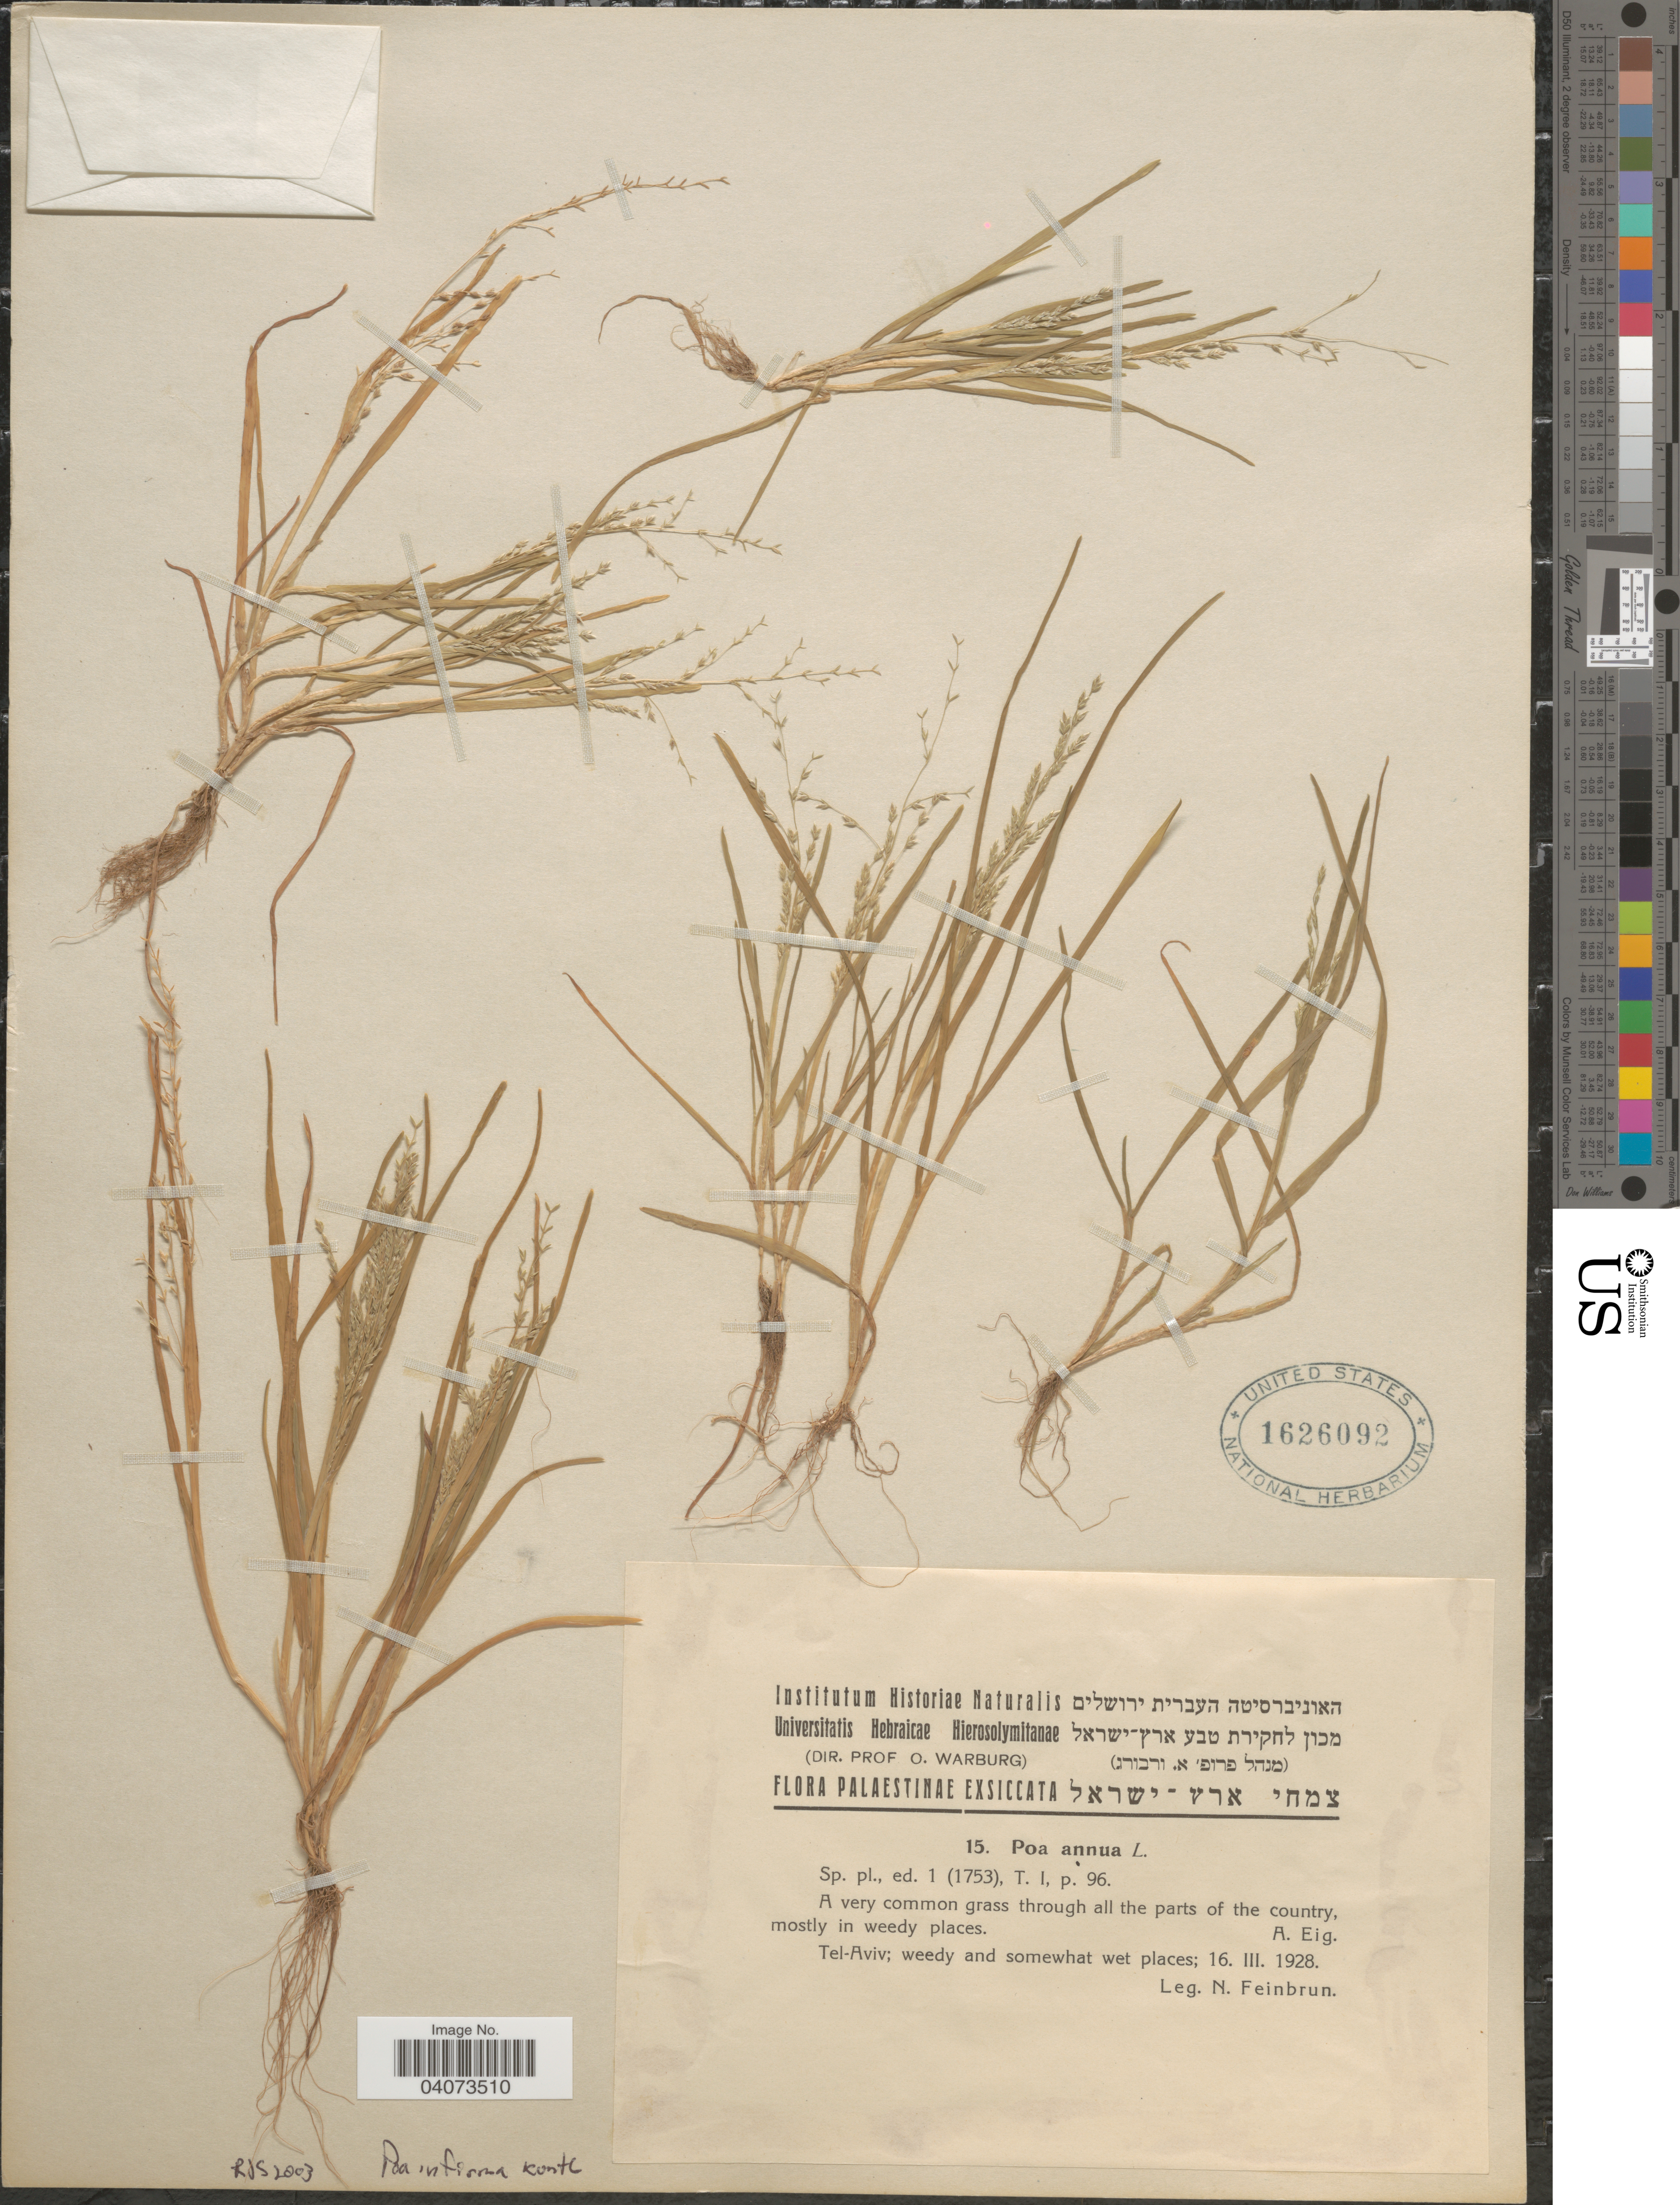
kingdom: Plantae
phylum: Tracheophyta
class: Liliopsida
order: Poales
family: Poaceae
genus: Poa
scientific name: Poa infirma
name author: Kunth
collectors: N. Feinbrun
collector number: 15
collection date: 1928-03-16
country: Israel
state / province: Tel Aviv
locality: Palaestinae.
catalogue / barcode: US 1626092